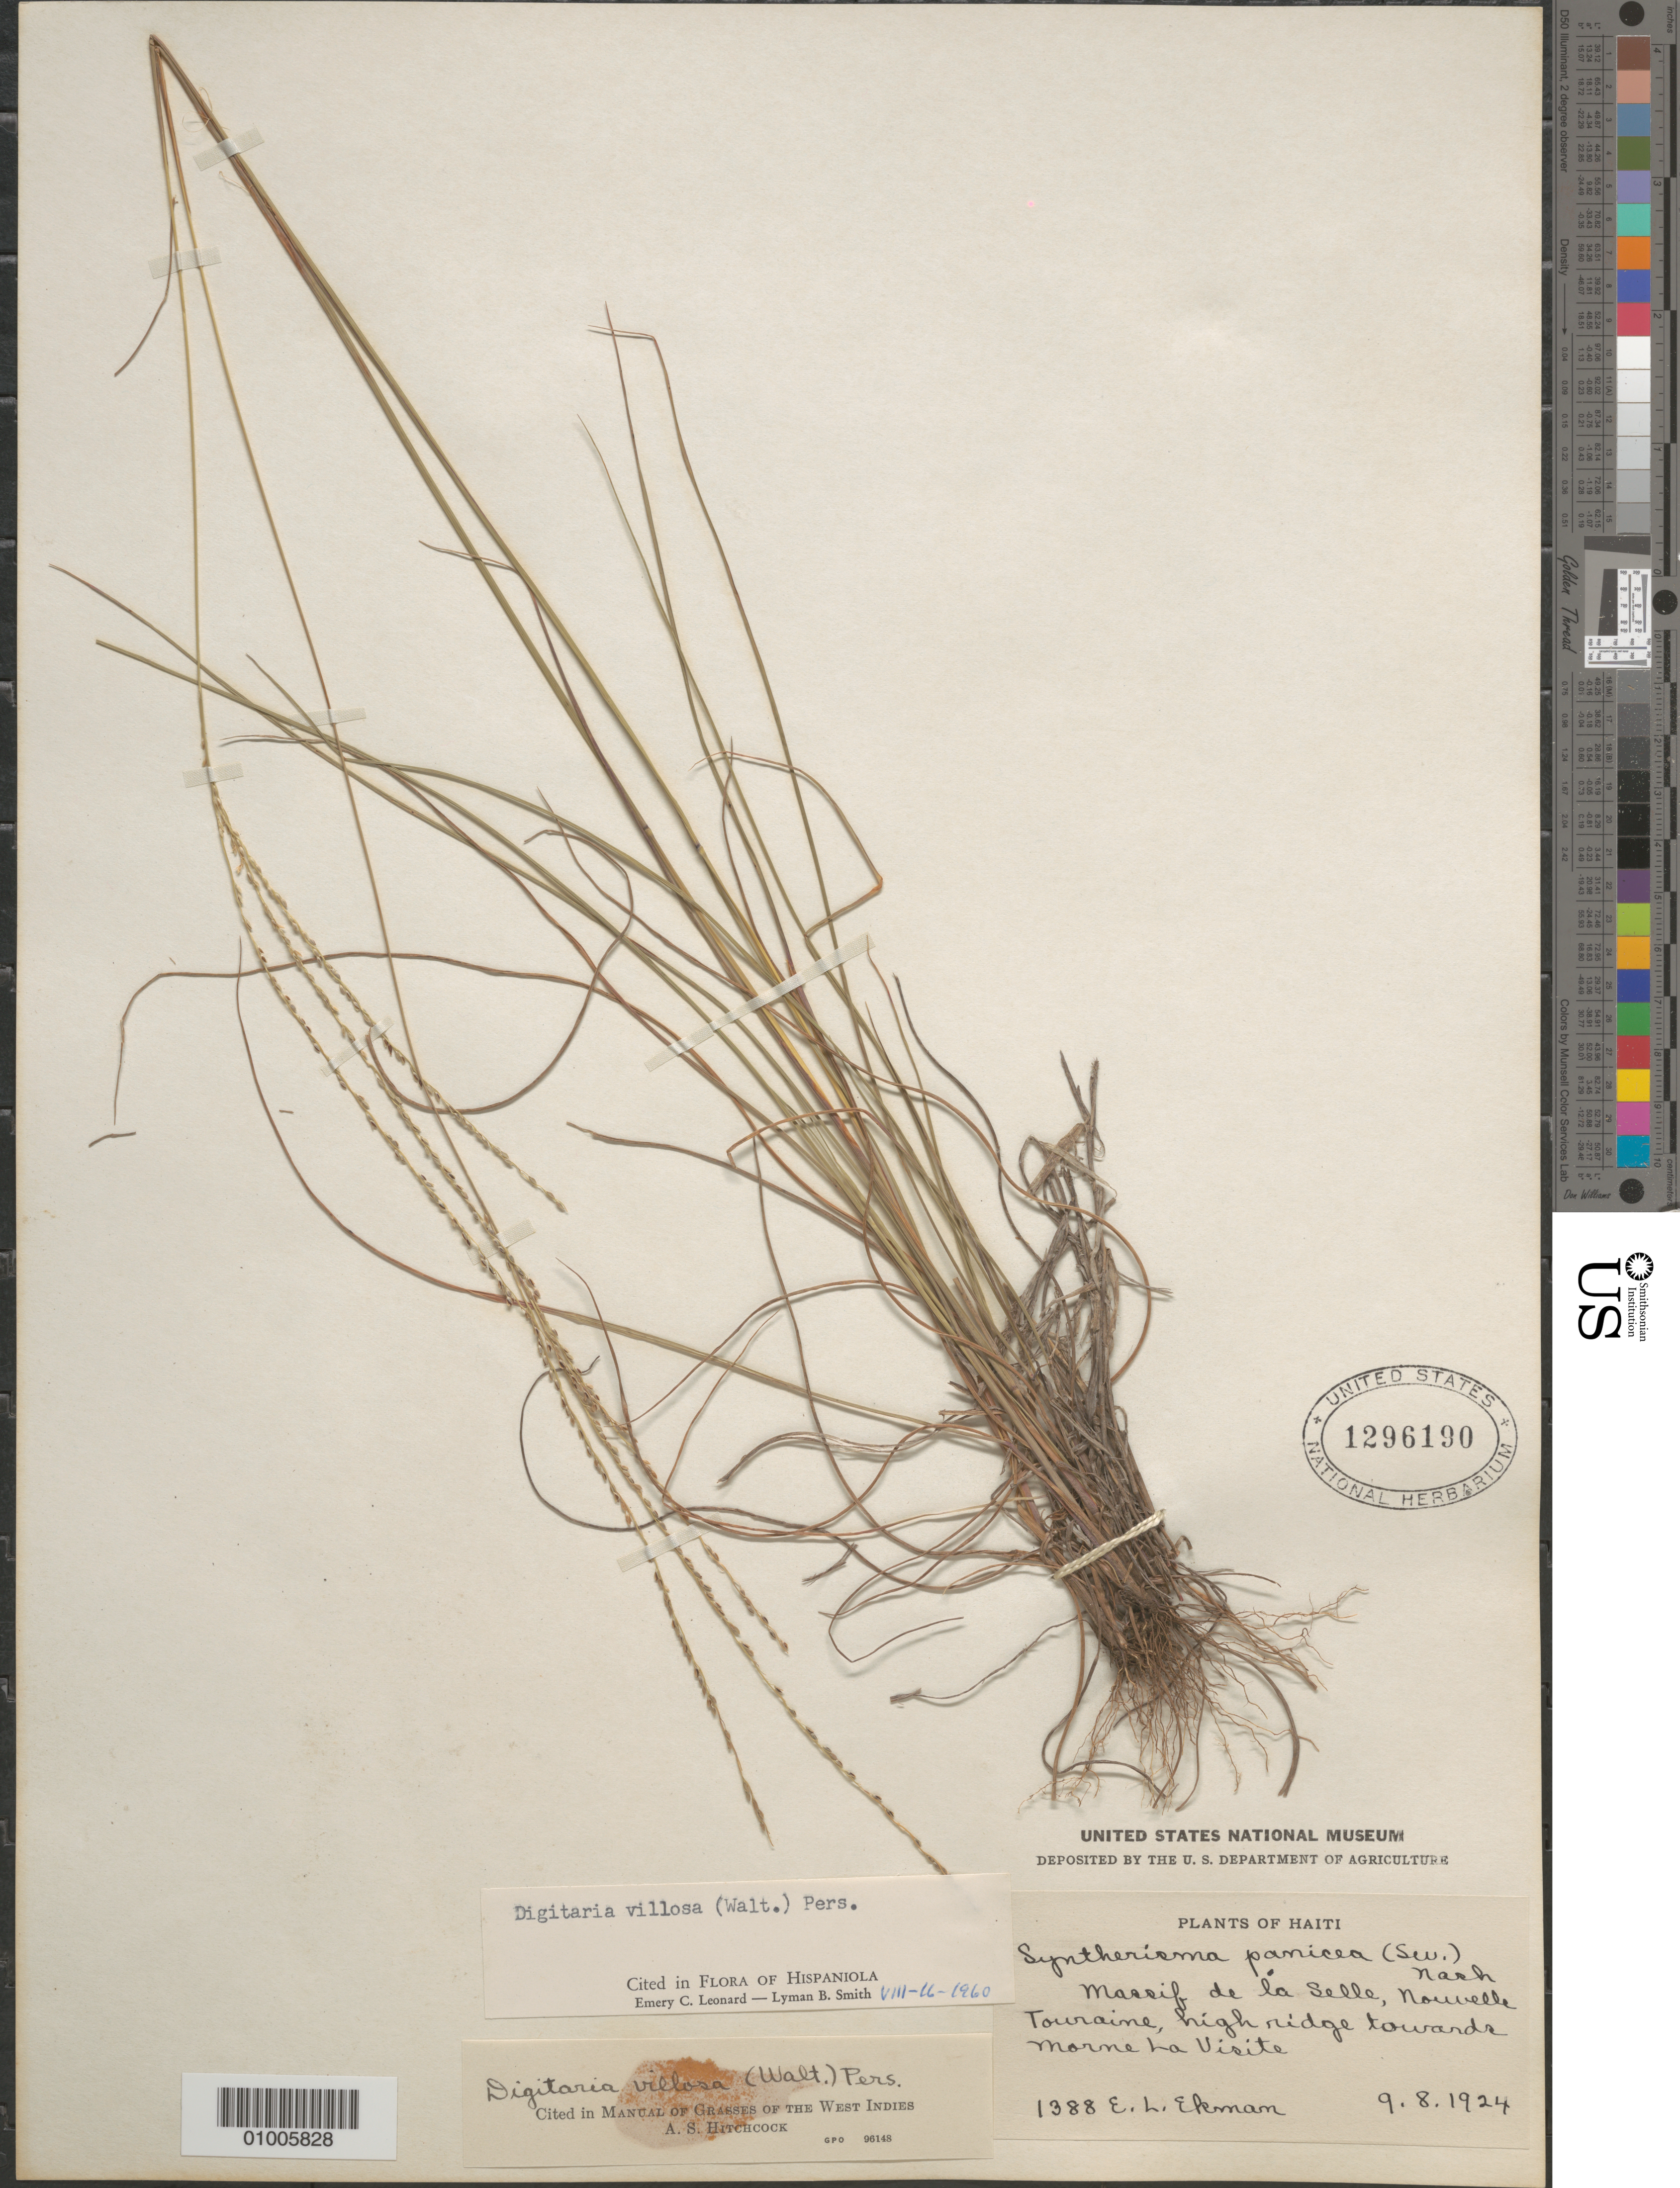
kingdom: Plantae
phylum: Tracheophyta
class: Liliopsida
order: Poales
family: Poaceae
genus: Digitaria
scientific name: Digitaria villosa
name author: (Walter) Pers.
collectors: E. L. Ekman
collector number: H 1388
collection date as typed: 09 Aug 1924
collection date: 1924-08-09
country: Haiti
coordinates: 0 N, 0 E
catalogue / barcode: US 1296190